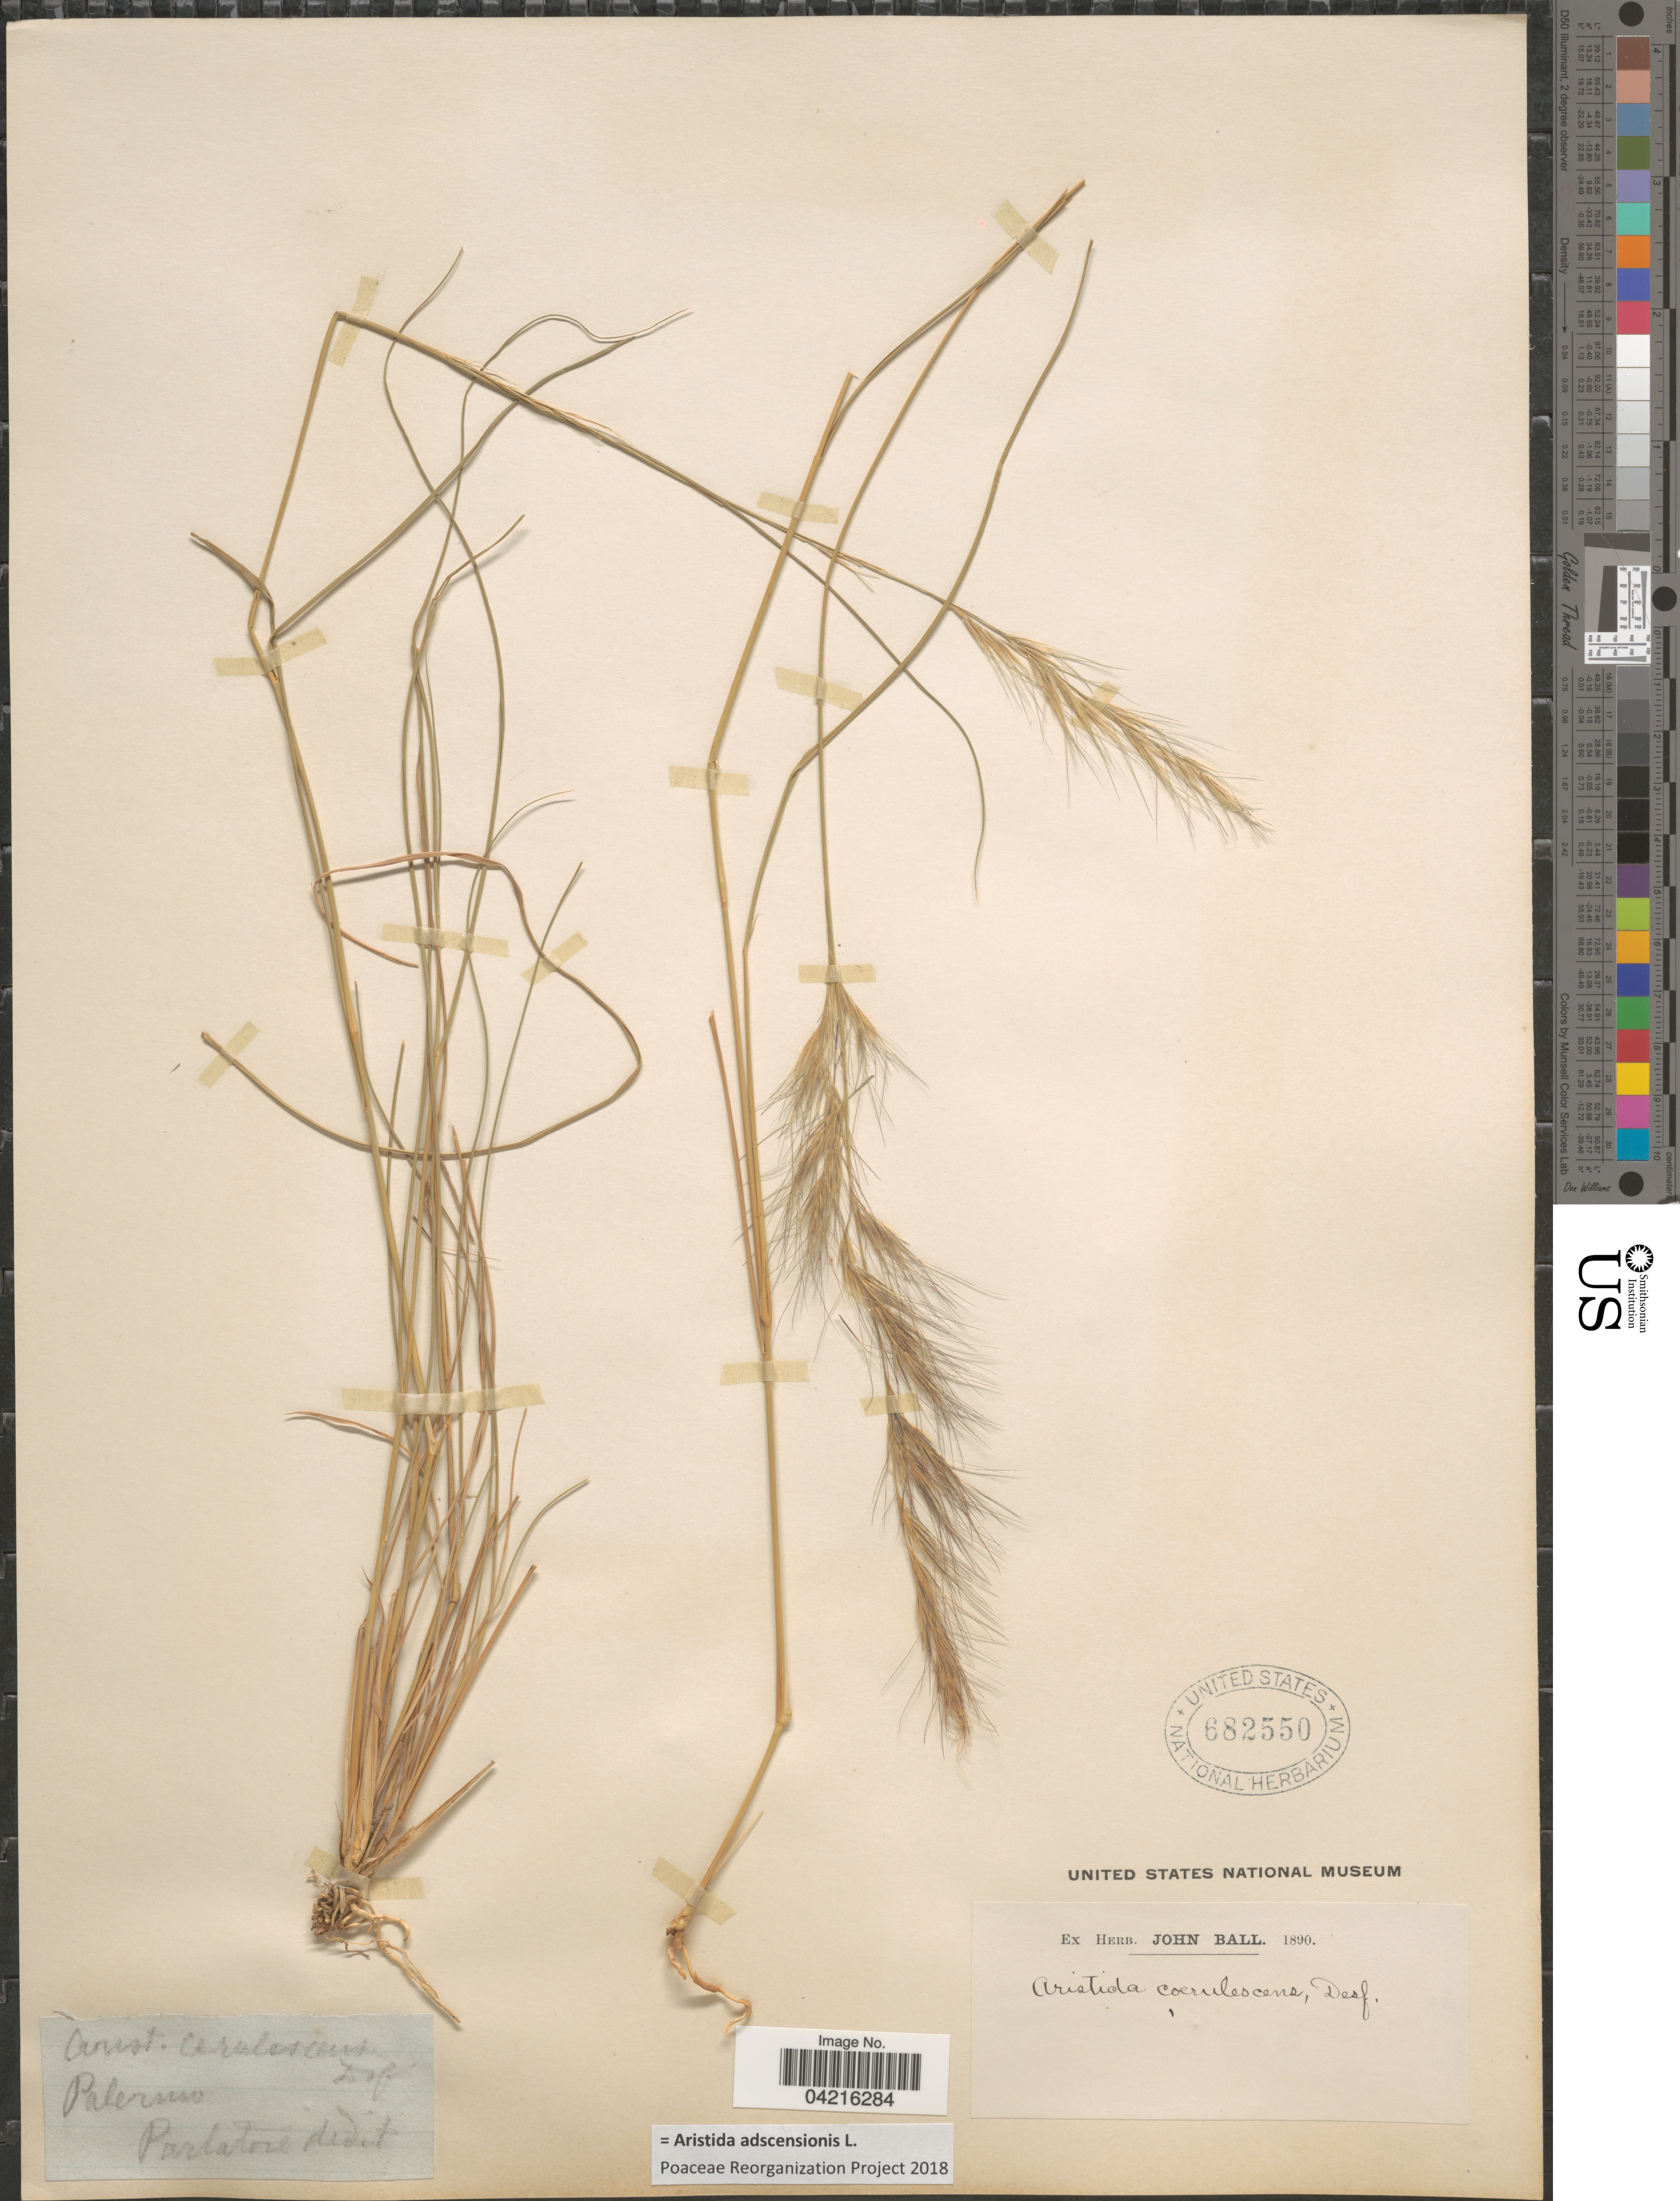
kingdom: Plantae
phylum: Tracheophyta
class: Liliopsida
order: Poales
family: Poaceae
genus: Aristida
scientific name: Aristida adscensionis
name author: L.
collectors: ex herb. John Ball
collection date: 1890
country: Italy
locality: Palermo.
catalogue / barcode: US 682550